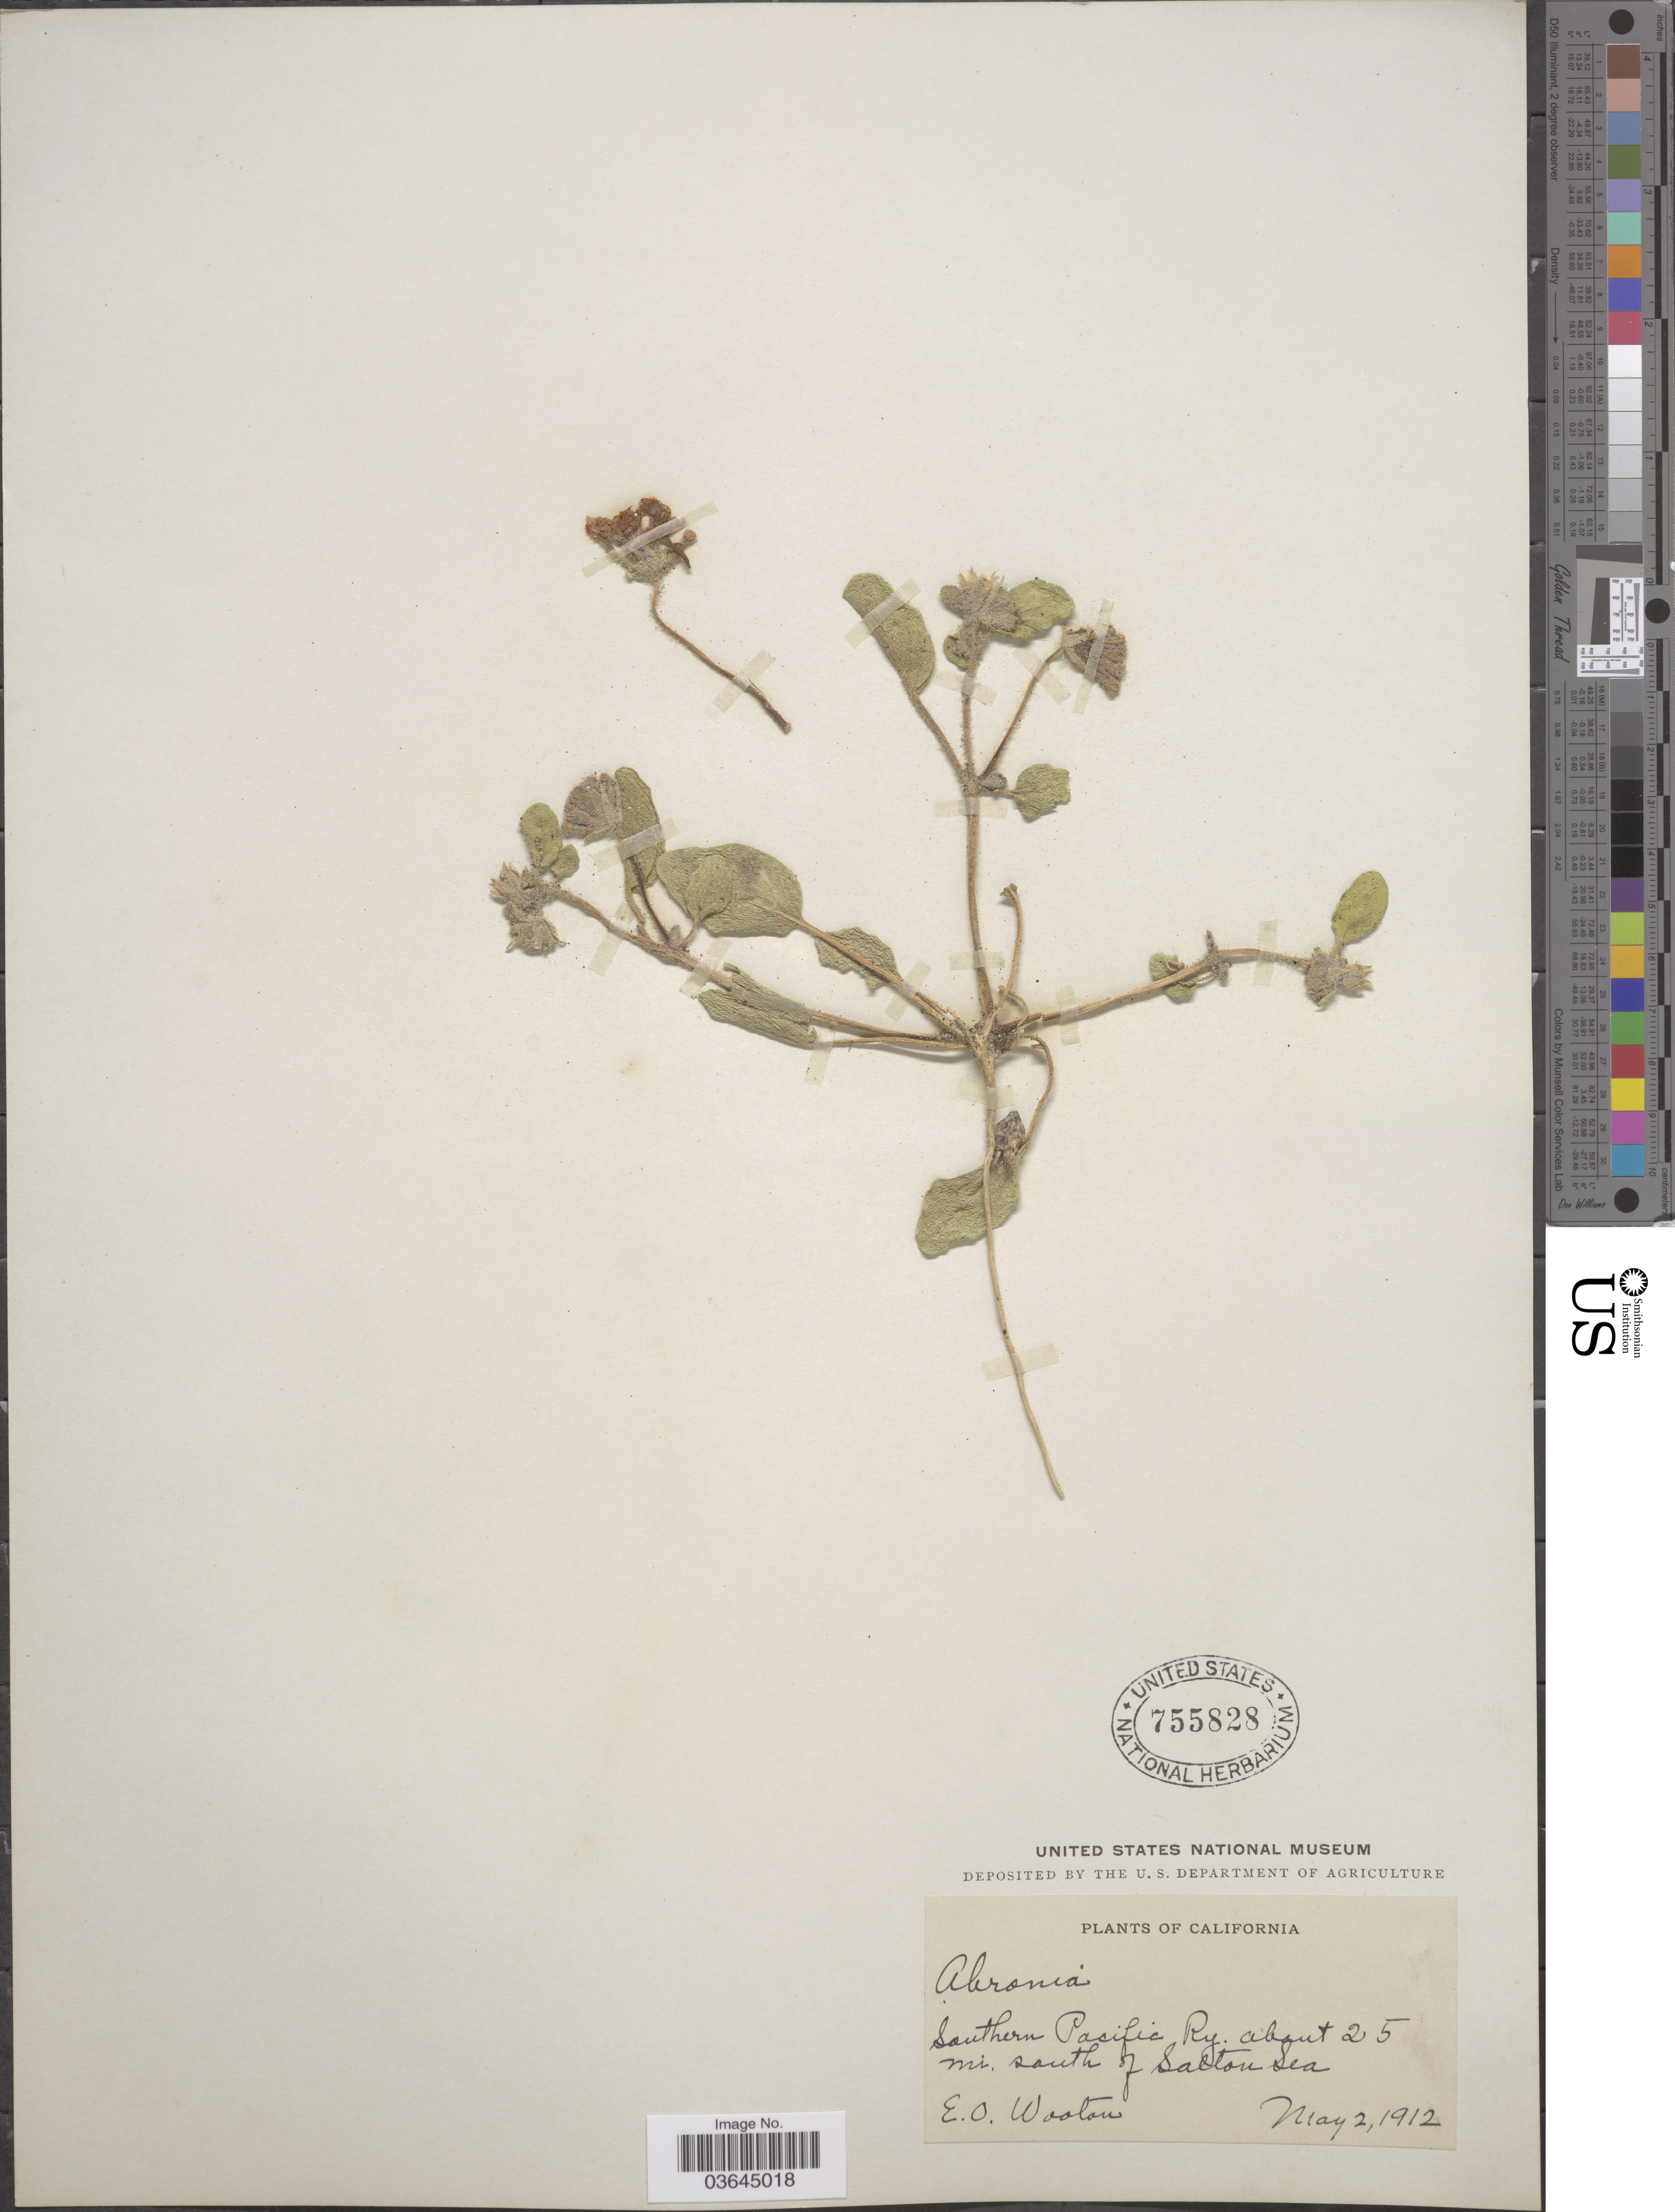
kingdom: Plantae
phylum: Tracheophyta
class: Magnoliopsida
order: Caryophyllales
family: Nyctaginaceae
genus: Abronia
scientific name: Abronia villosa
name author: S. Watson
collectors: E. O. Wooton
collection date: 1912-05-02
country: United States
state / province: California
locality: Southern Pacific Ry. about 25 mi. south of Salton Sea.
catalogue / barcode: US 755828